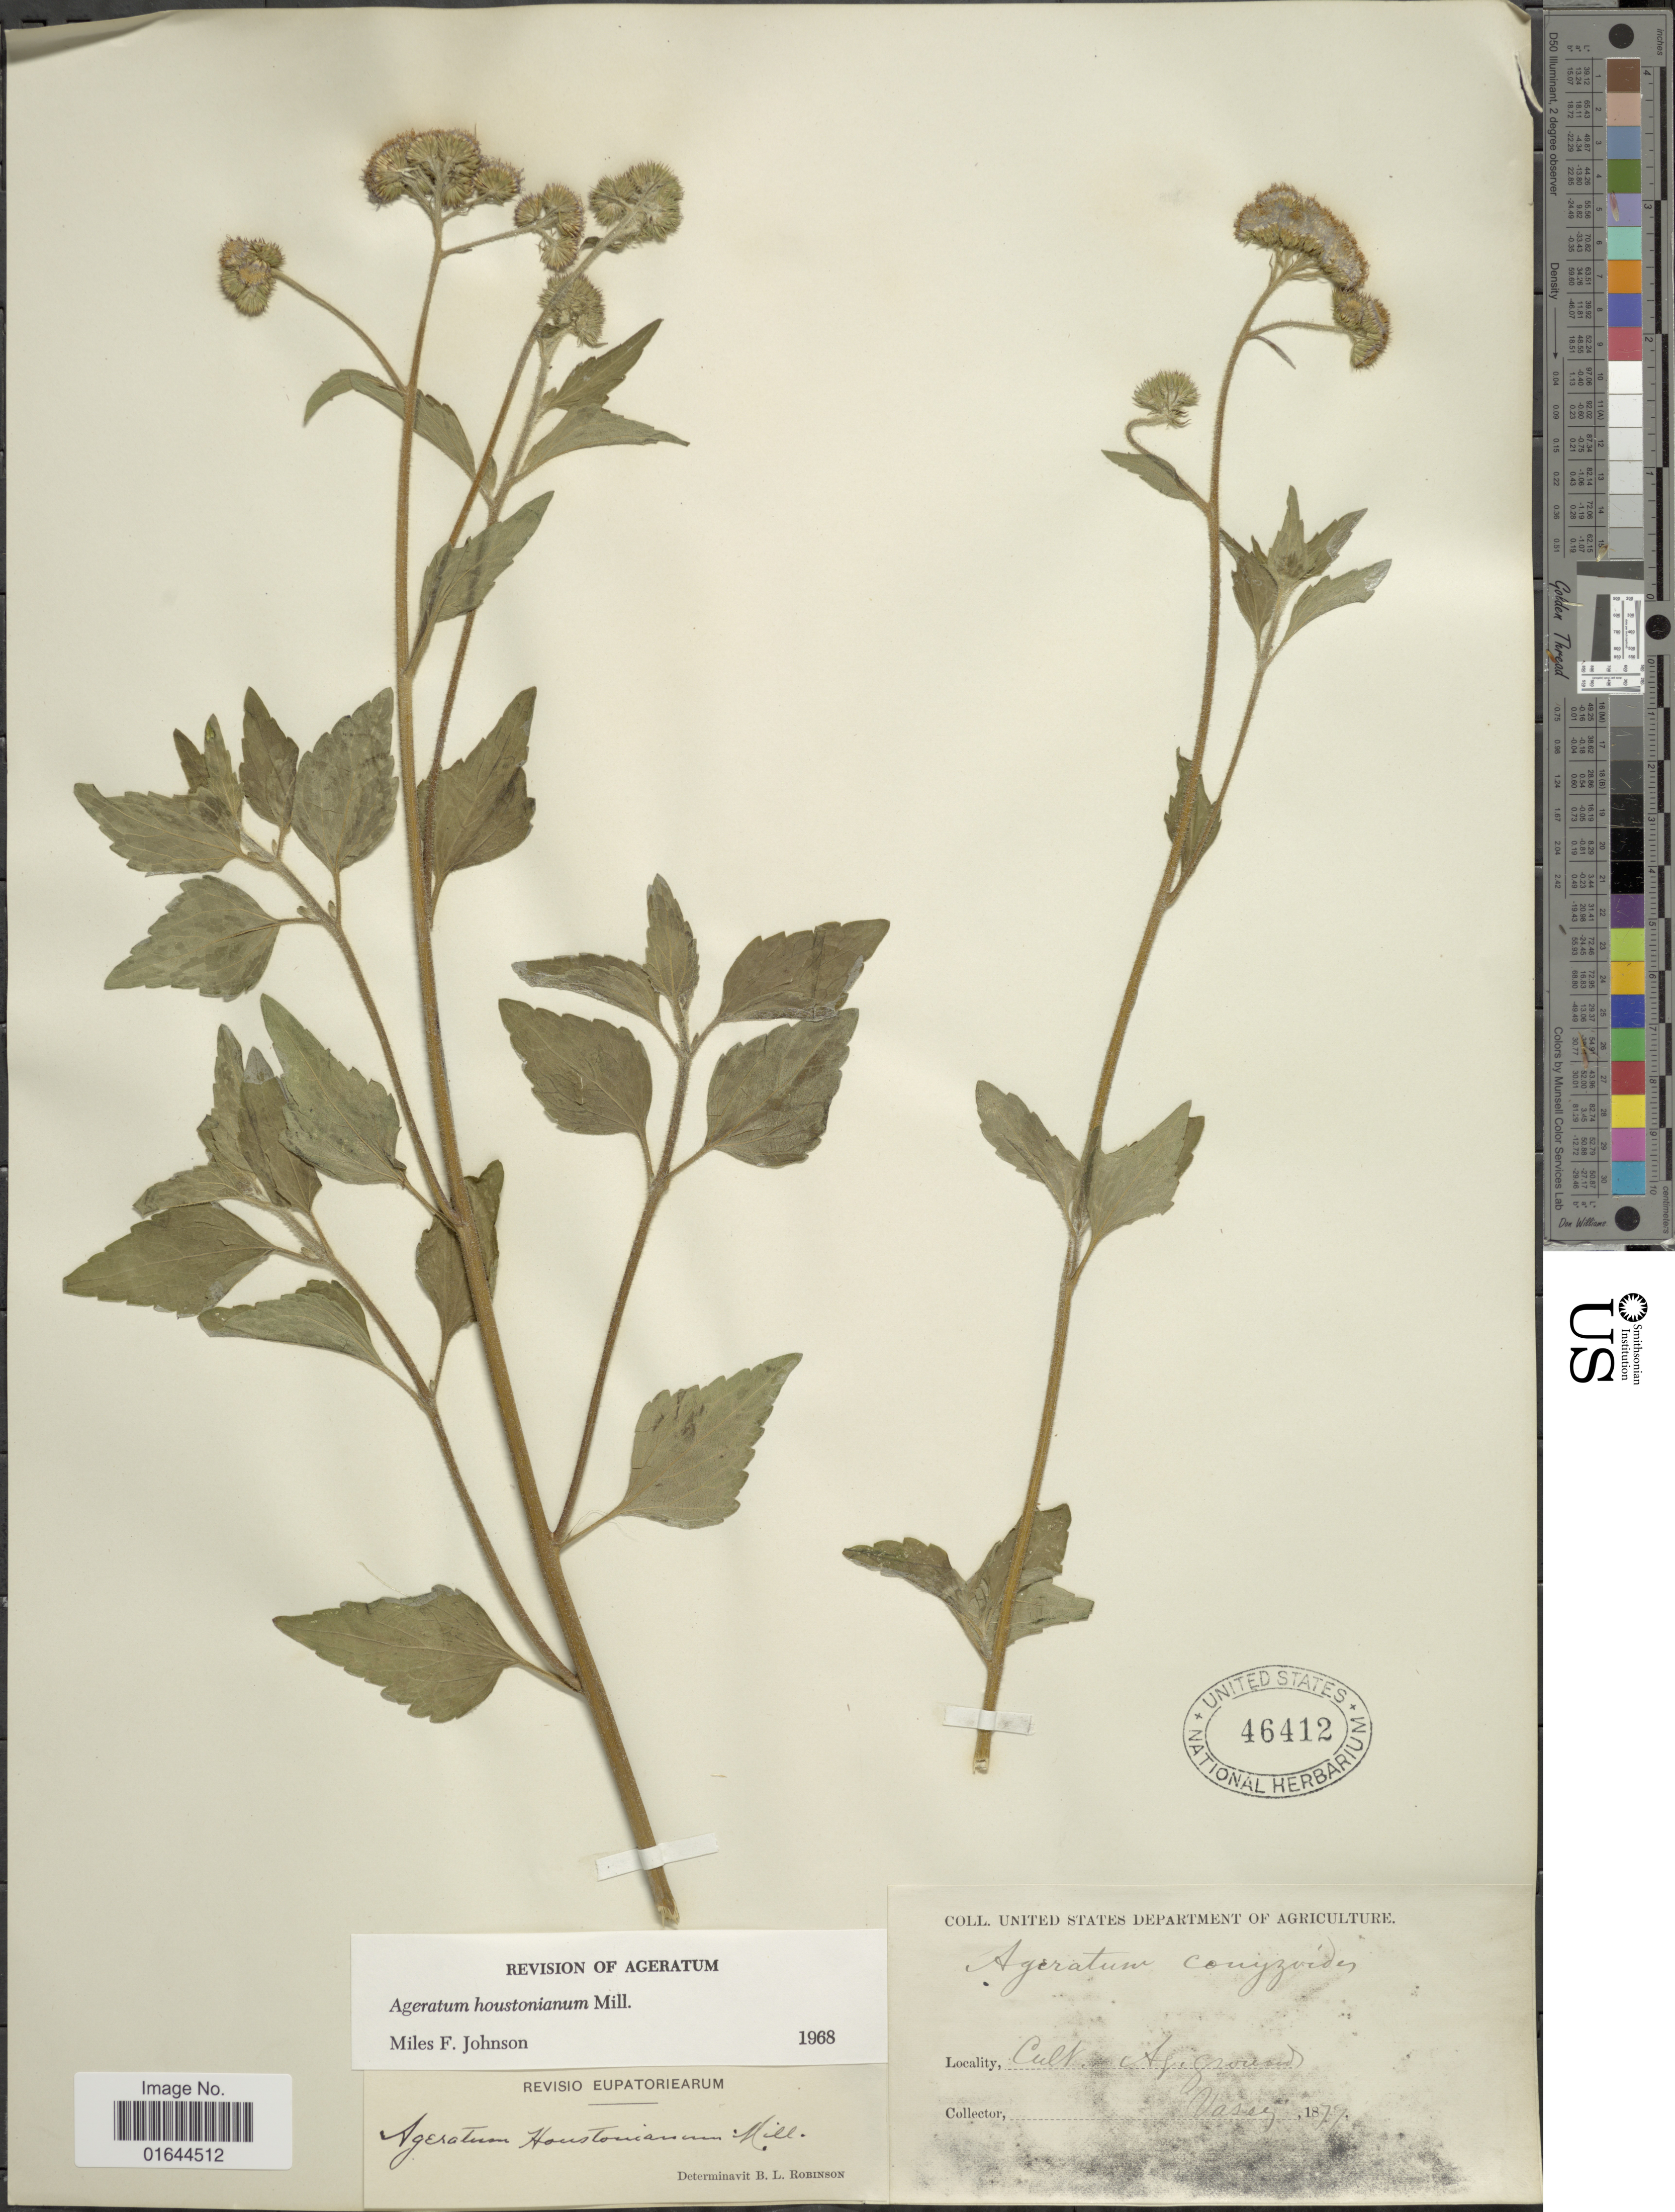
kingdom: Plantae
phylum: Tracheophyta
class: Magnoliopsida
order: Asterales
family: Asteraceae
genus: Ageratum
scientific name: Ageratum houstonianum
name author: Mill.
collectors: Vasey, --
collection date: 1879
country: United States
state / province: District of Columbia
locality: Cult. Ag. ground.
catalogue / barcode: US 46412